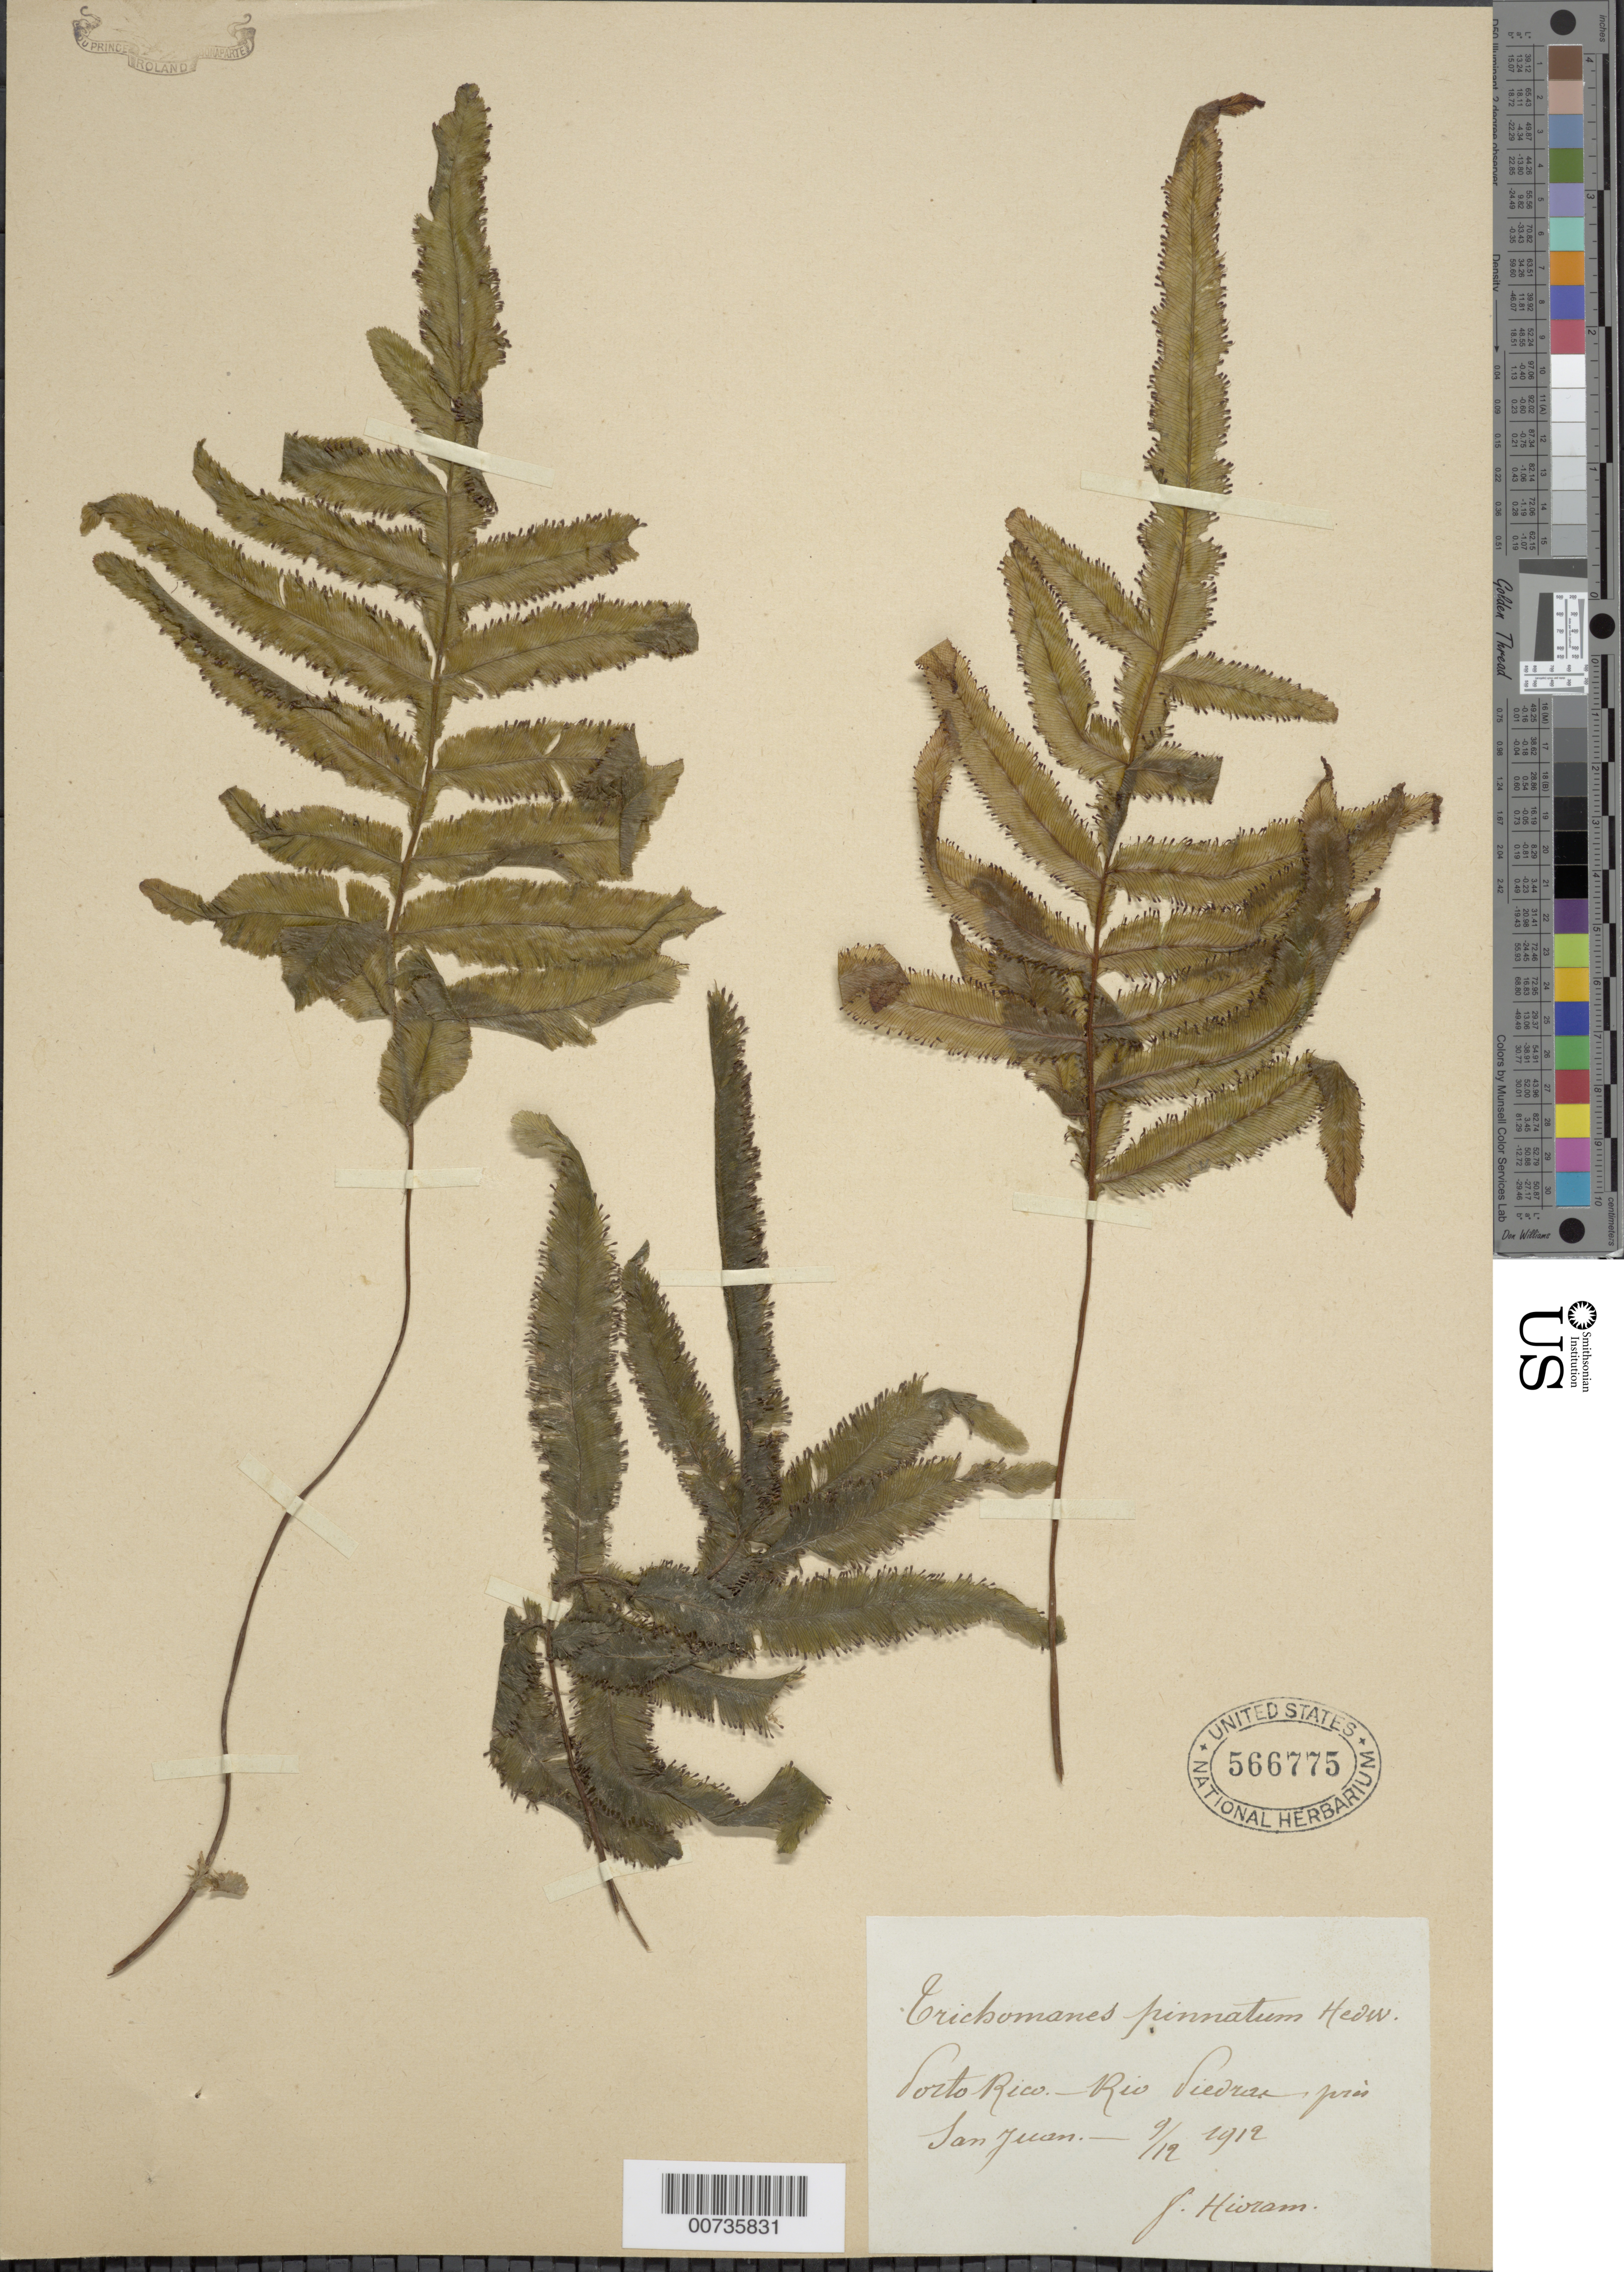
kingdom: Plantae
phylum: Tracheophyta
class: Polypodiopsida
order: Hymenophyllales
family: Hymenophyllaceae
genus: Trichomanes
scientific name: Trichomanes pinnatum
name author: Hedw.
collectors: Bro. Hioram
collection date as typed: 12 Sep 1912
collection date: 1912-09-12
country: Puerto Rico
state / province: San Juan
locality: Rio Piedras pris San Juan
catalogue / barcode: US 566775